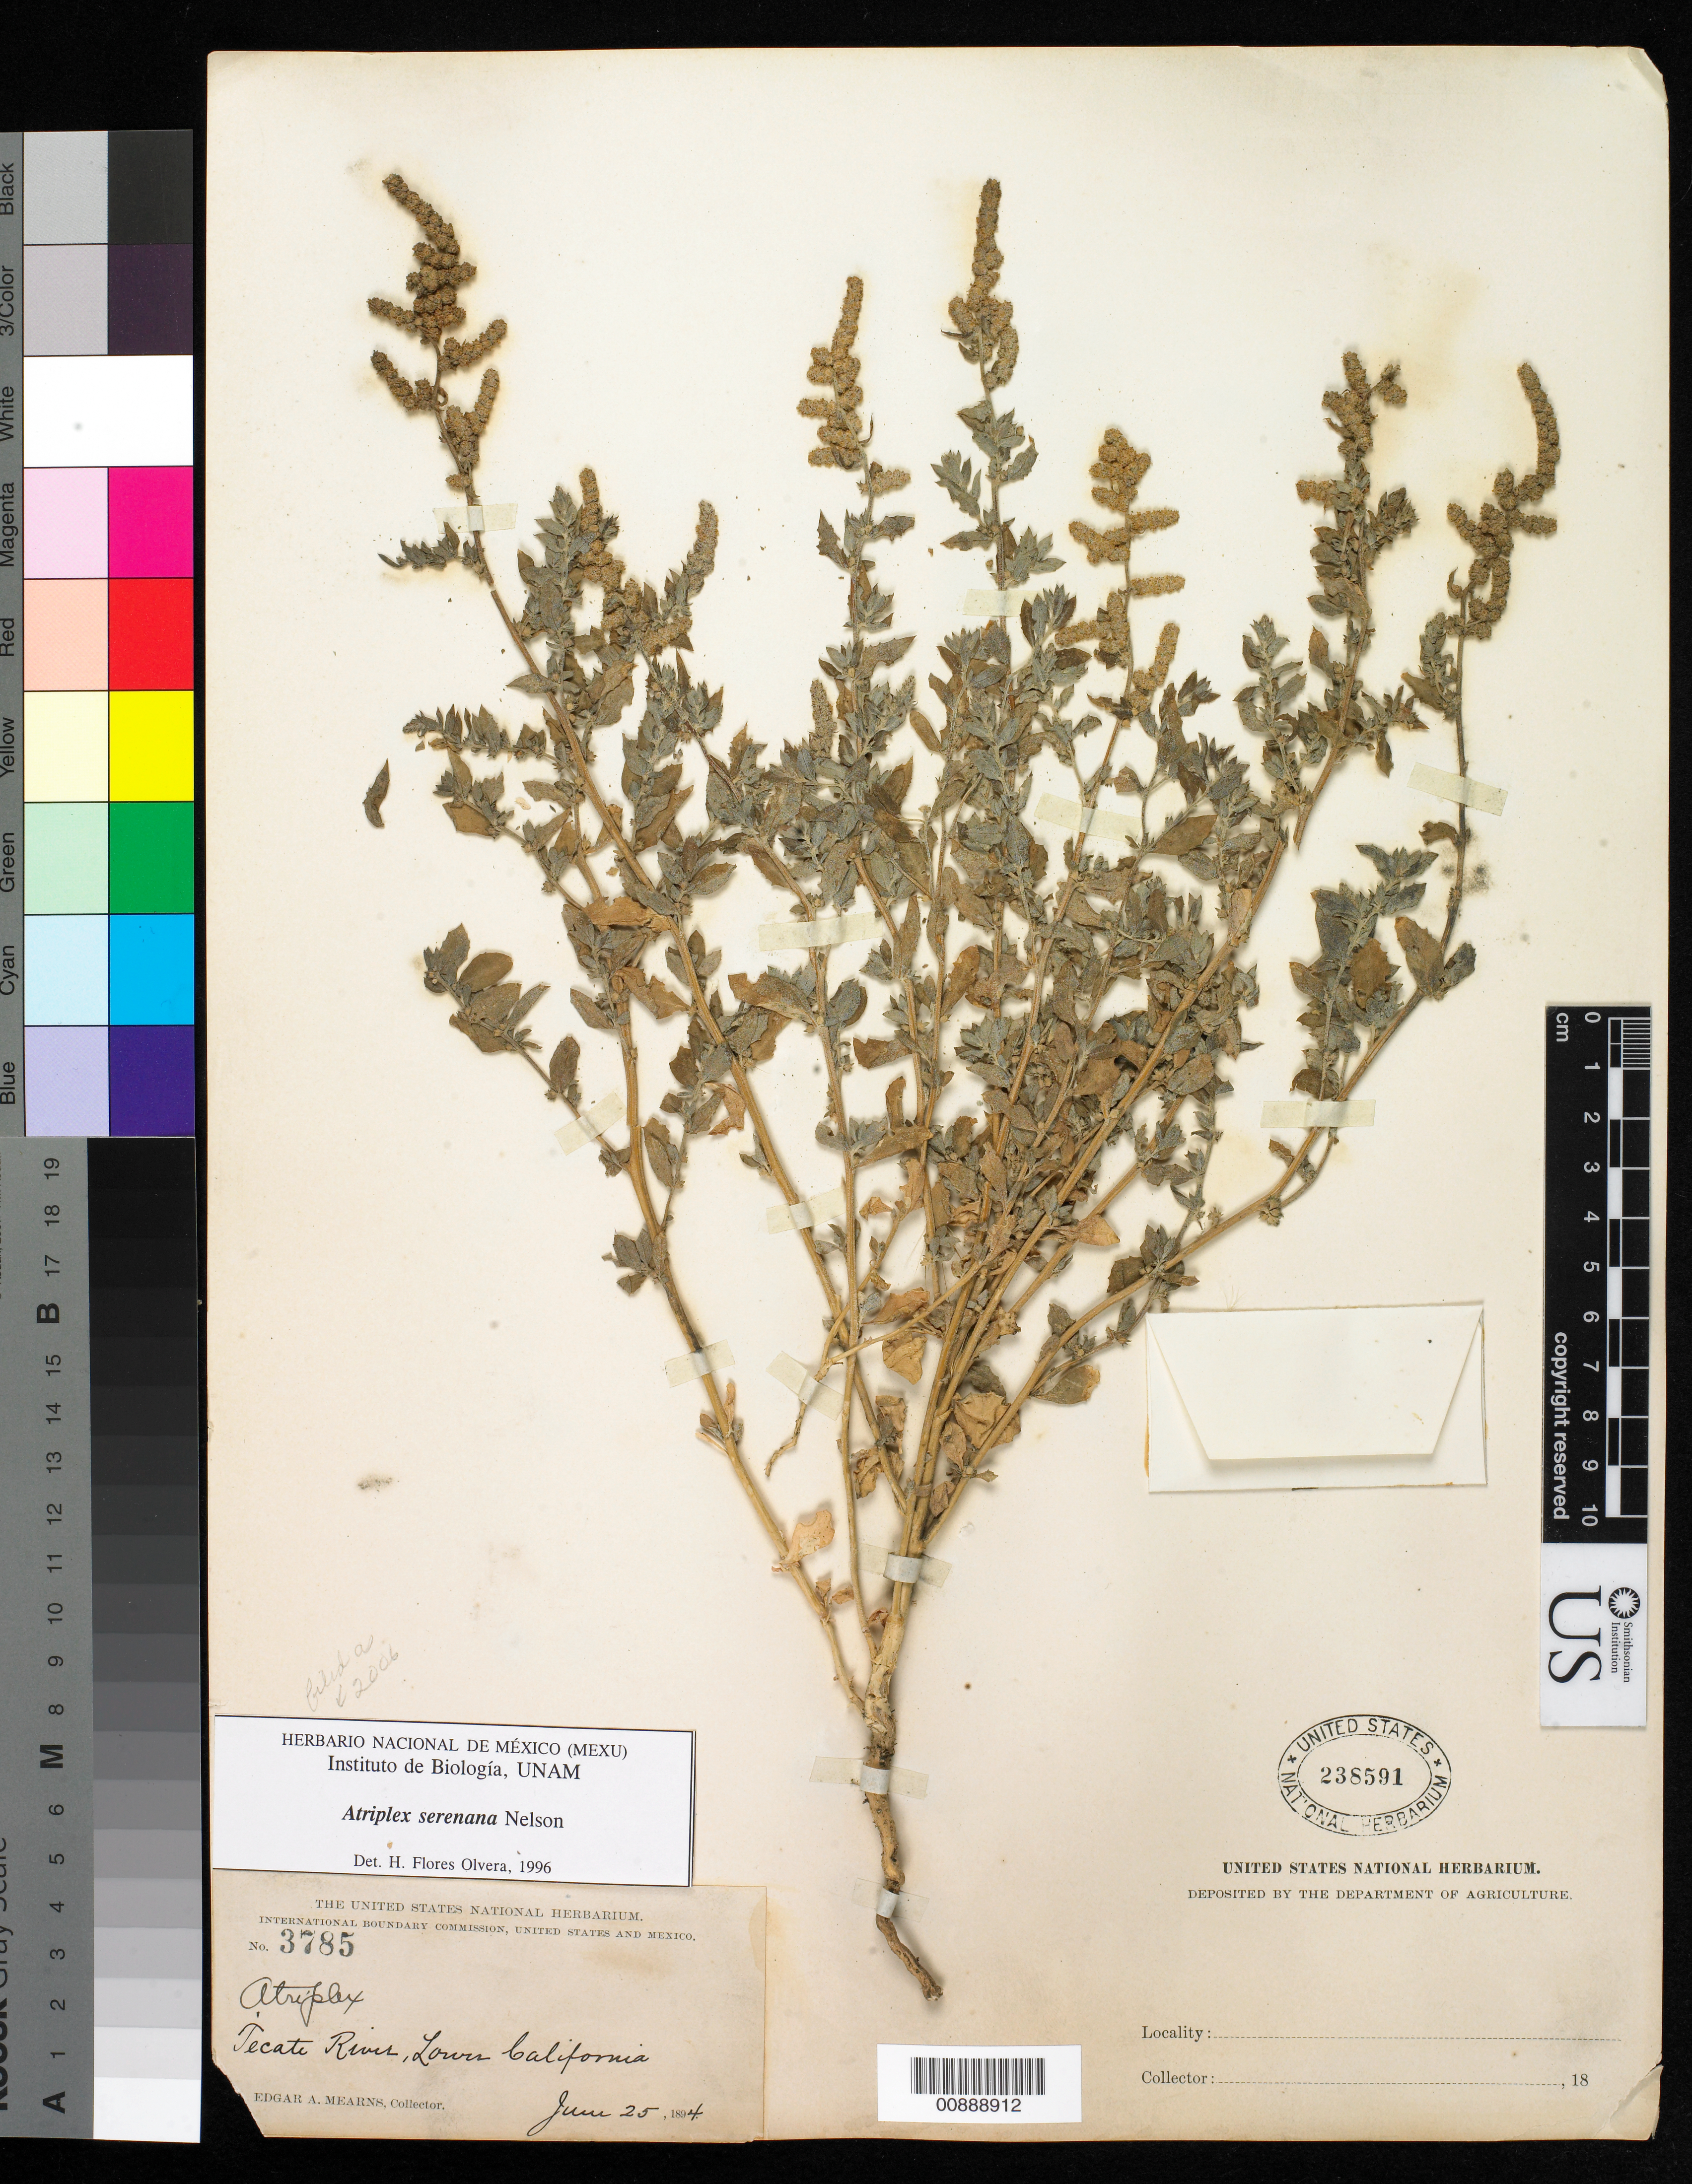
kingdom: Plantae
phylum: Tracheophyta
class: Magnoliopsida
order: Caryophyllales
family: Polygonaceae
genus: Rumex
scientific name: Rumex triangulivalvis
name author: (Danser) Rech. f.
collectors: E. A. Mearns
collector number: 173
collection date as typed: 03 Jun 1892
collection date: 1892-06-03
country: United States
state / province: New Mexico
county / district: Grant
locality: White Water, Grant County, New Mexico.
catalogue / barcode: US 66751